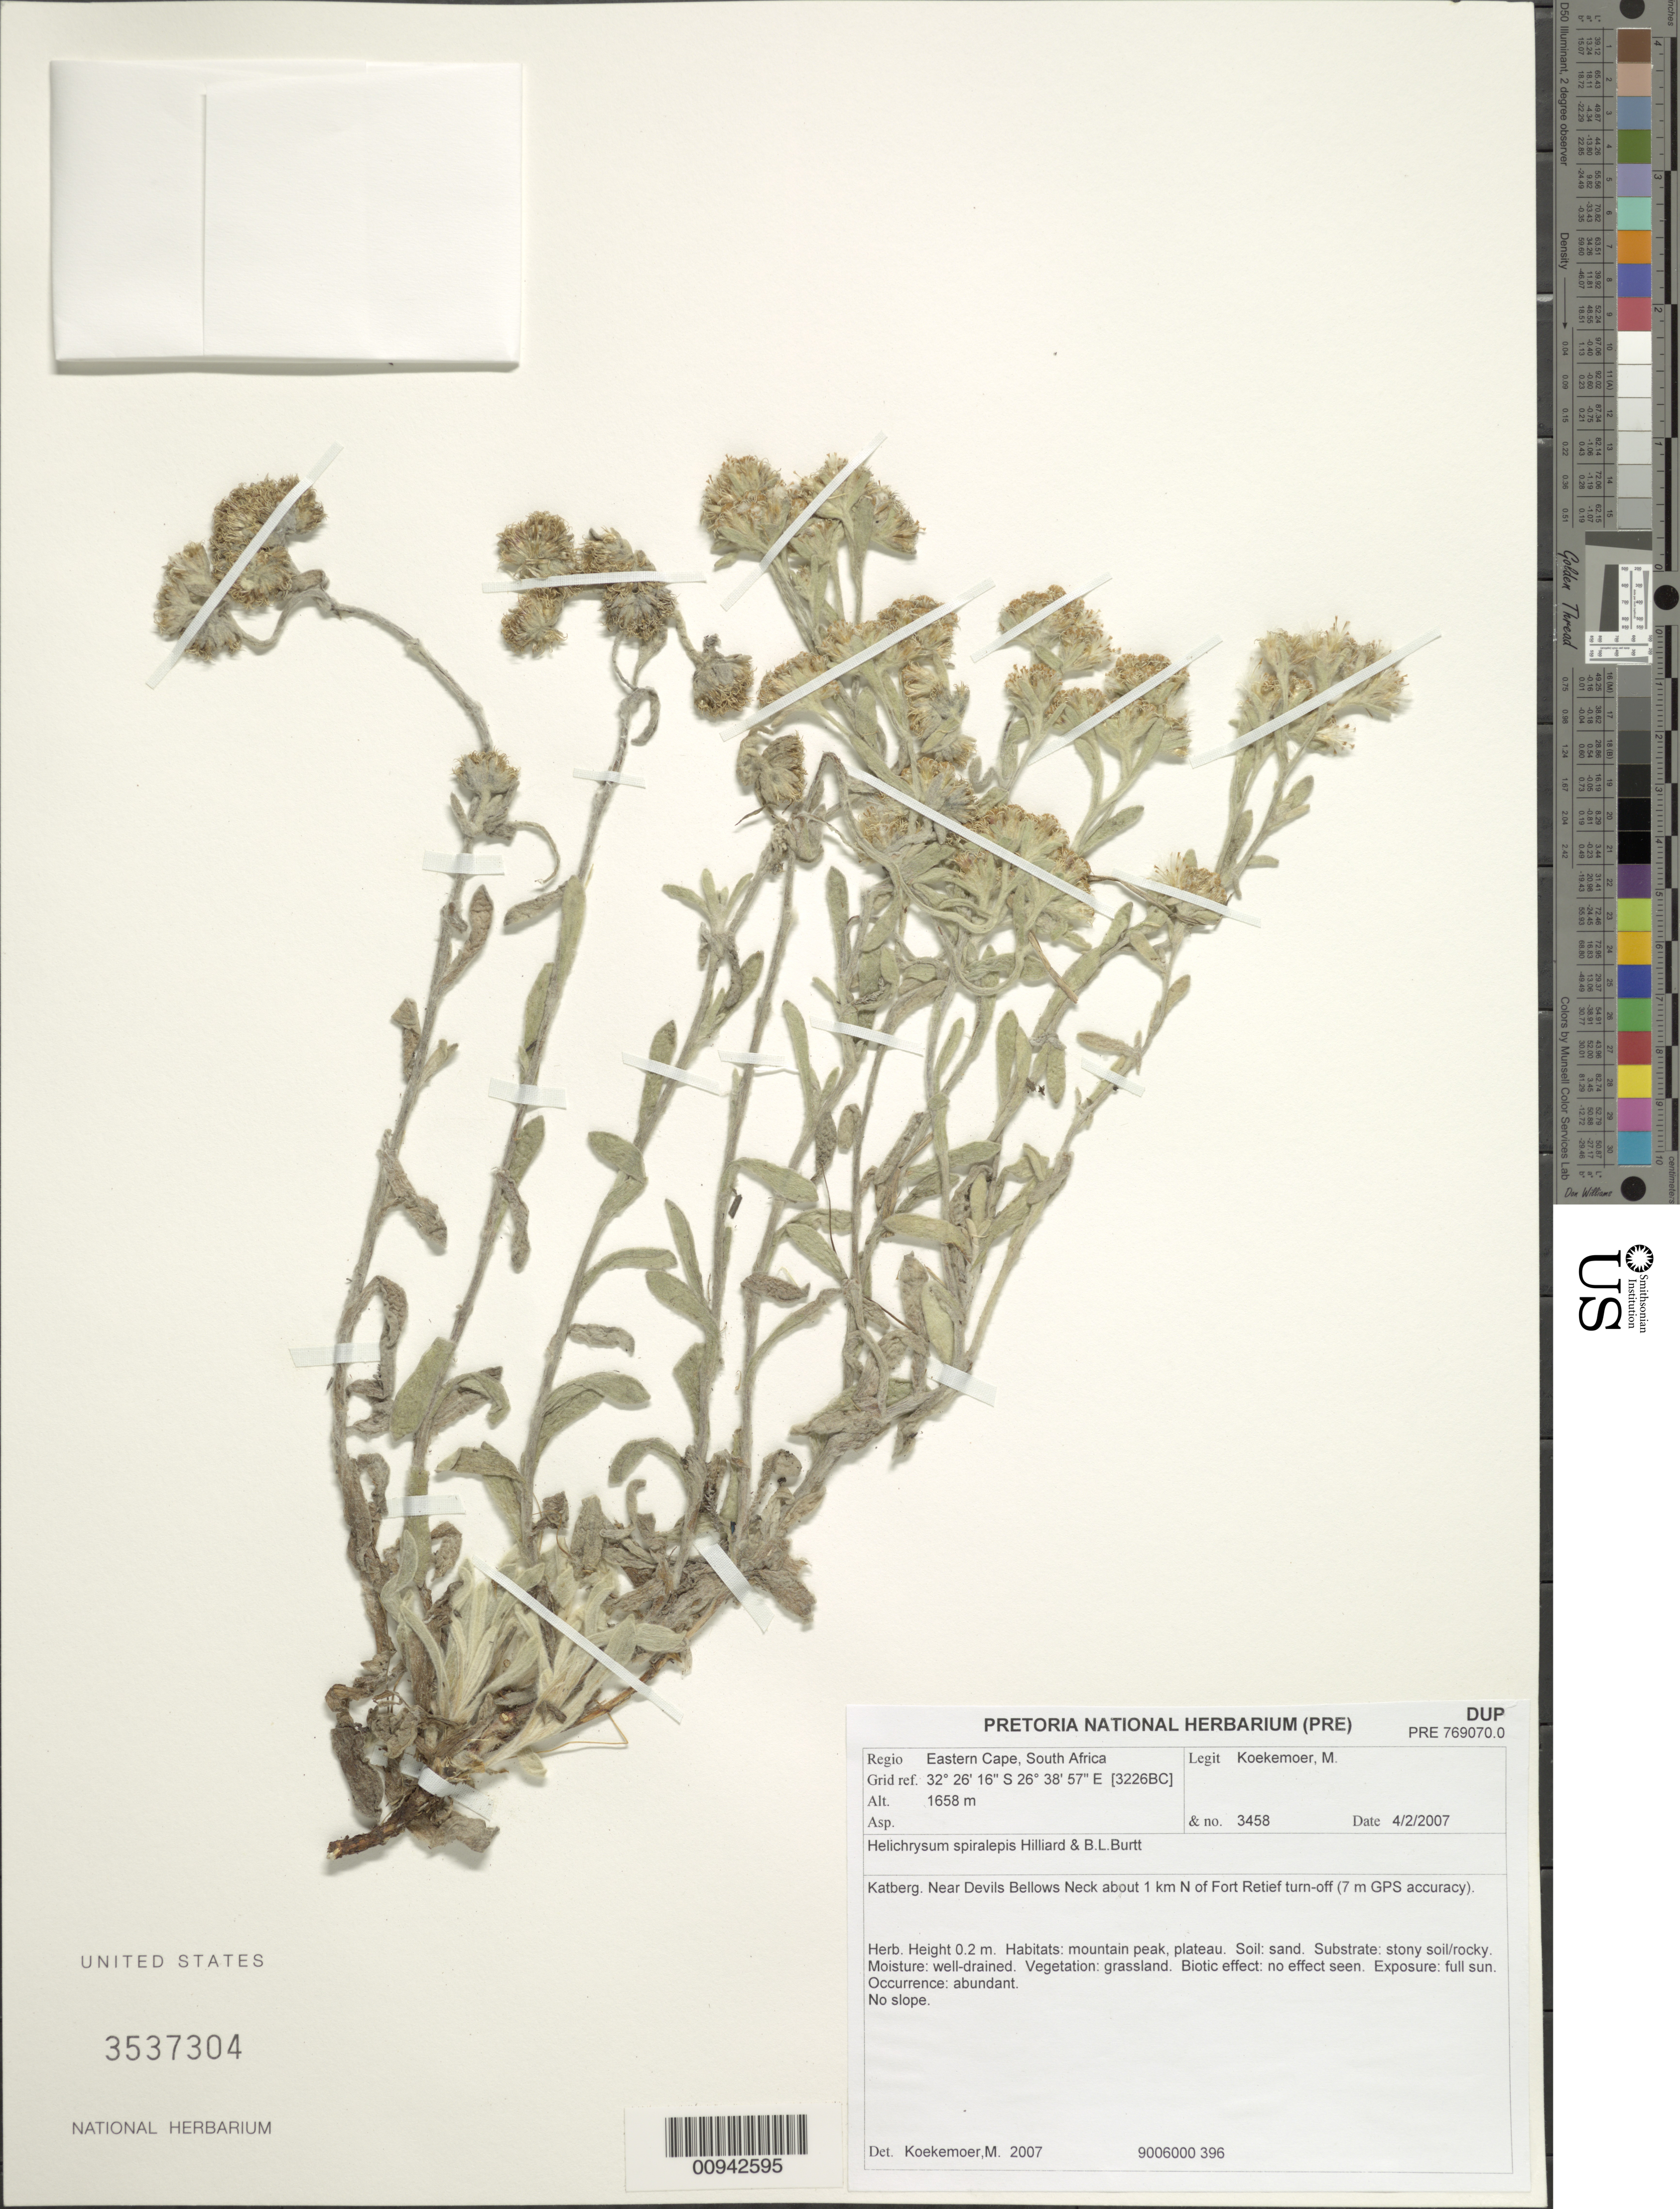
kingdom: Plantae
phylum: Tracheophyta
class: Magnoliopsida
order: Asterales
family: Asteraceae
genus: Helichrysum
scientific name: Helichrysum spiralepis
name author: Hilliard & B.L. Burtt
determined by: Koekemoer, M.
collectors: M. Koekemoer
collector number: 3458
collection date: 2007-02-04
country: South Africa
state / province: Eastern Cape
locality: Katberg. Near Devils Bellows Neck about 1km N of Fort Retief turn-off (7 km GPS accuracy)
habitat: Mountain peak, plateau. Sand. Stony soil/rocky. Well-drained. Grassland. Full sun. No slope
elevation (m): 1658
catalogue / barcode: US 3537304